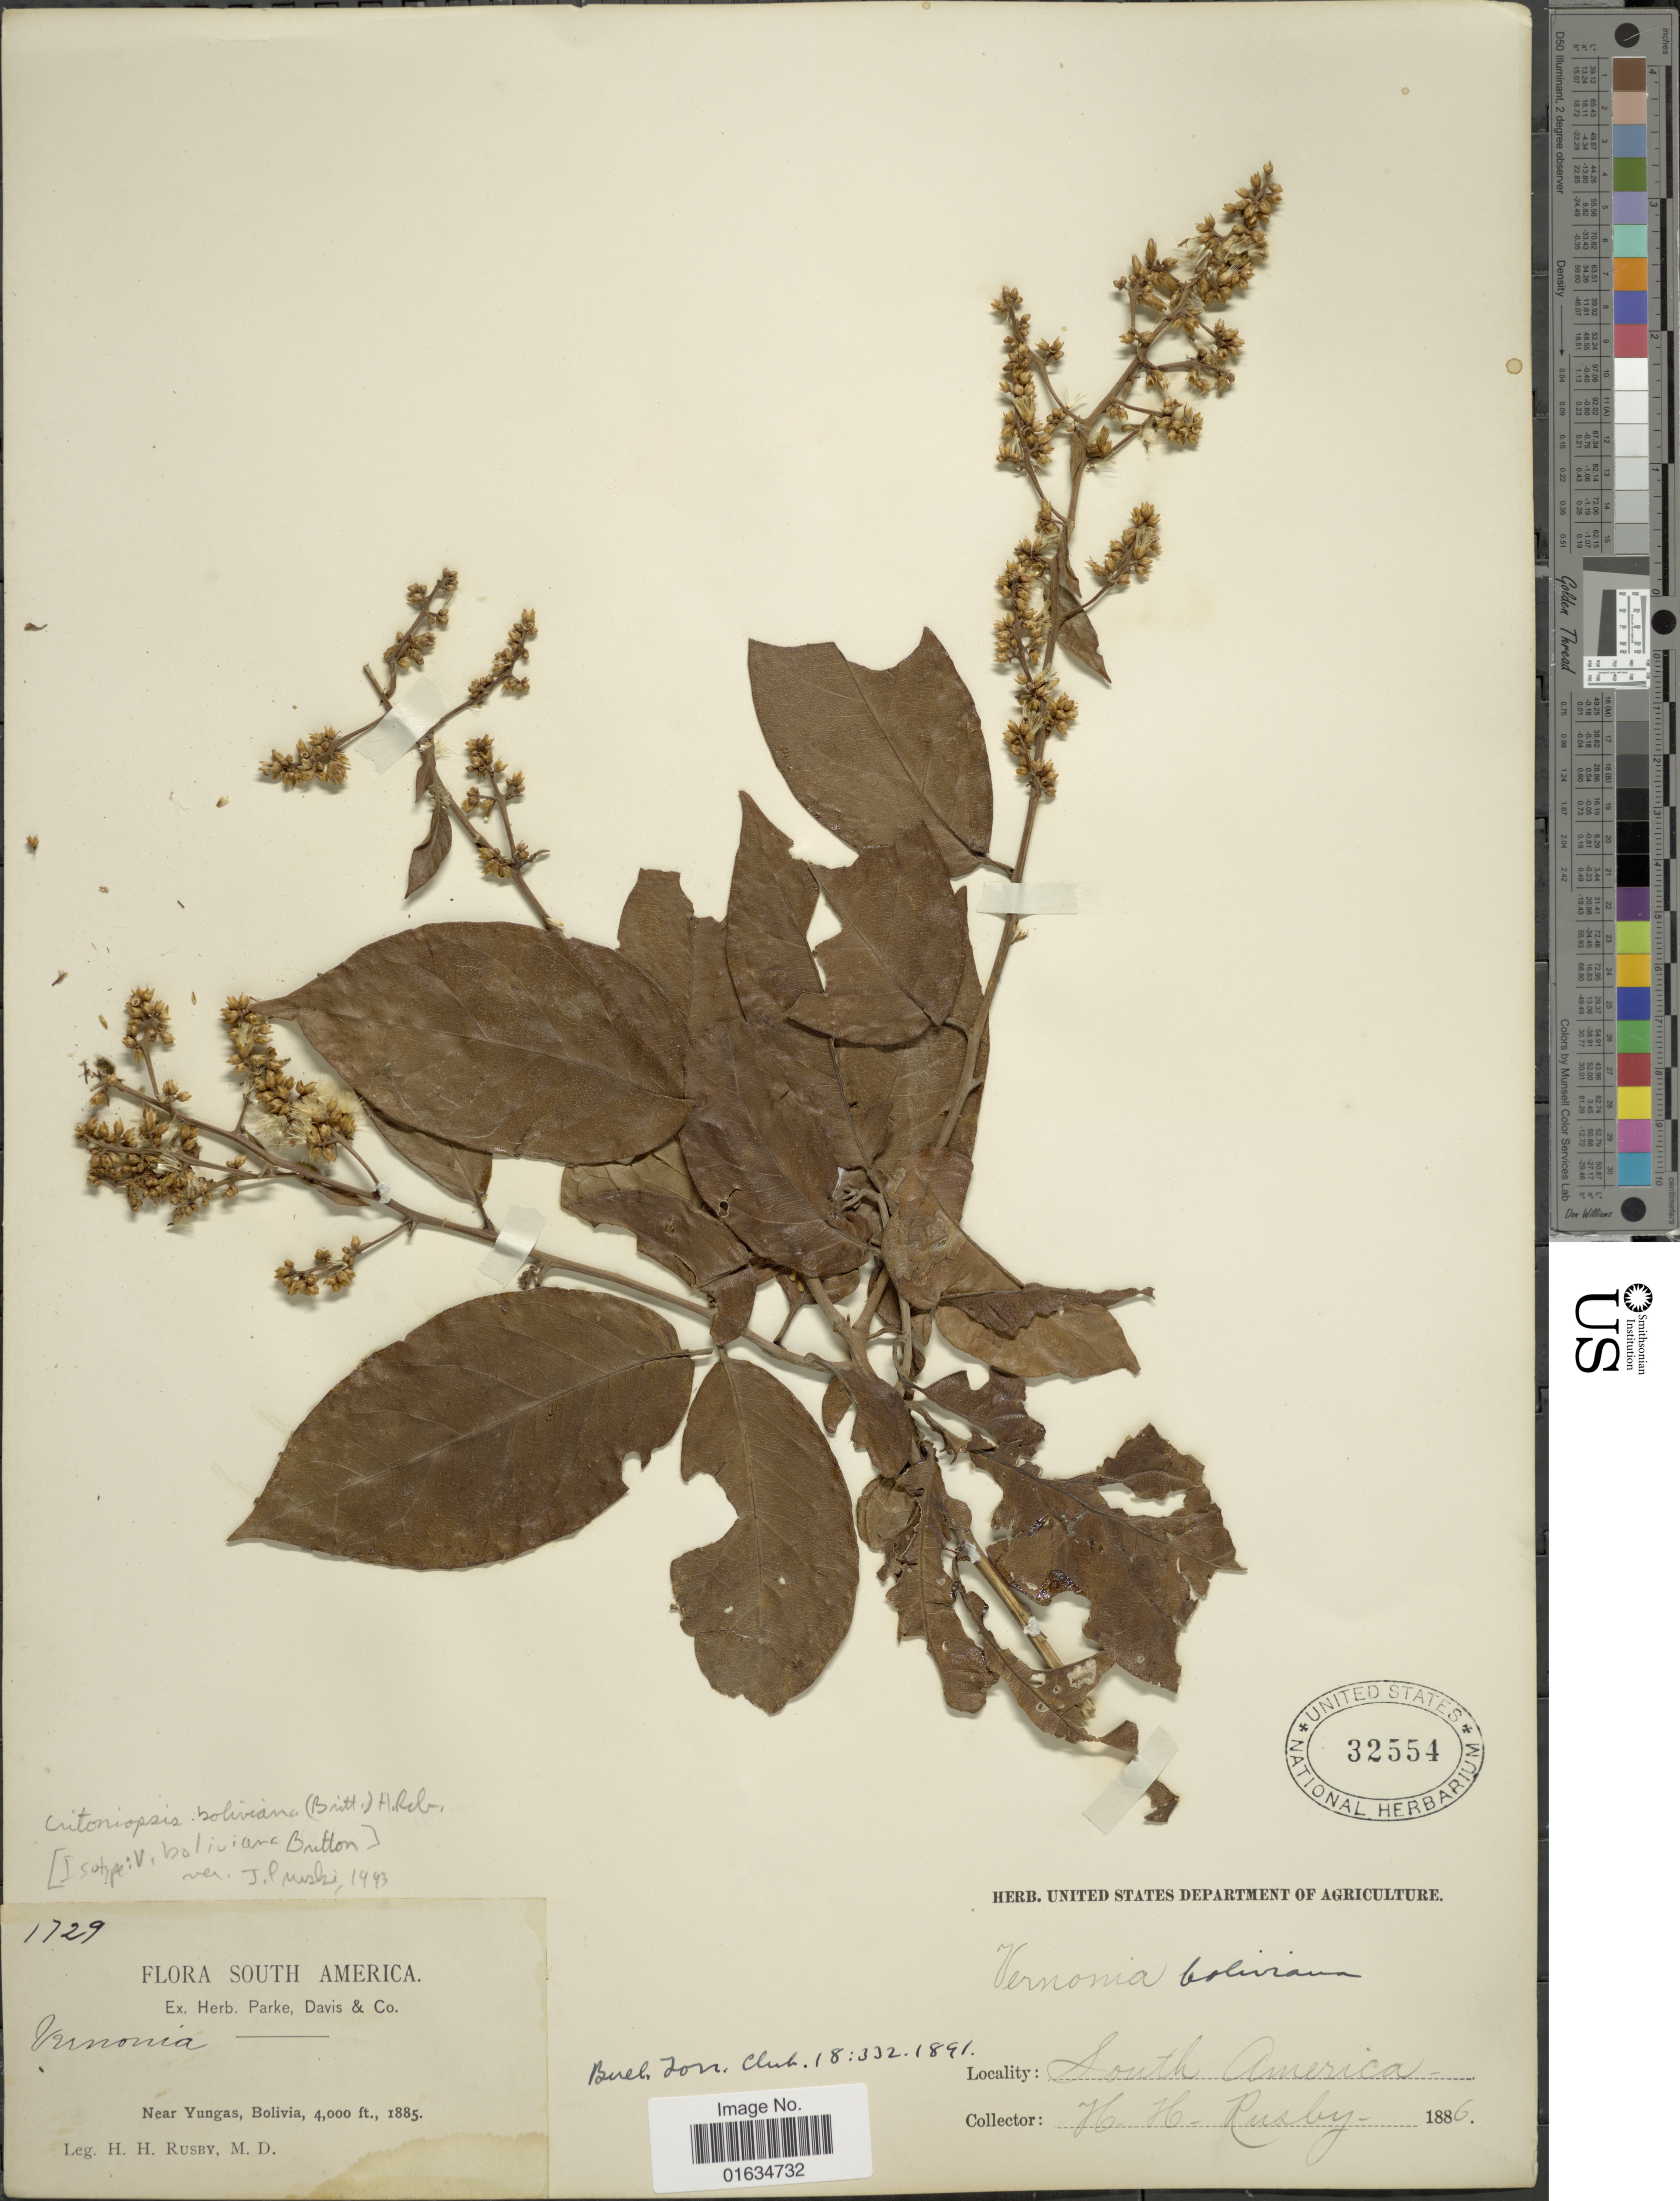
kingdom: Plantae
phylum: Tracheophyta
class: Magnoliopsida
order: Asterales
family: Asteraceae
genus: Critoniopsis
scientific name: Critoniopsis boliviana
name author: (Britton) H. Rob.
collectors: H. H. Rusby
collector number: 1729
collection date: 1885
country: Bolivia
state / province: La Paz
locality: Near Yungas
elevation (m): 1219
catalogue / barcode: US 32554